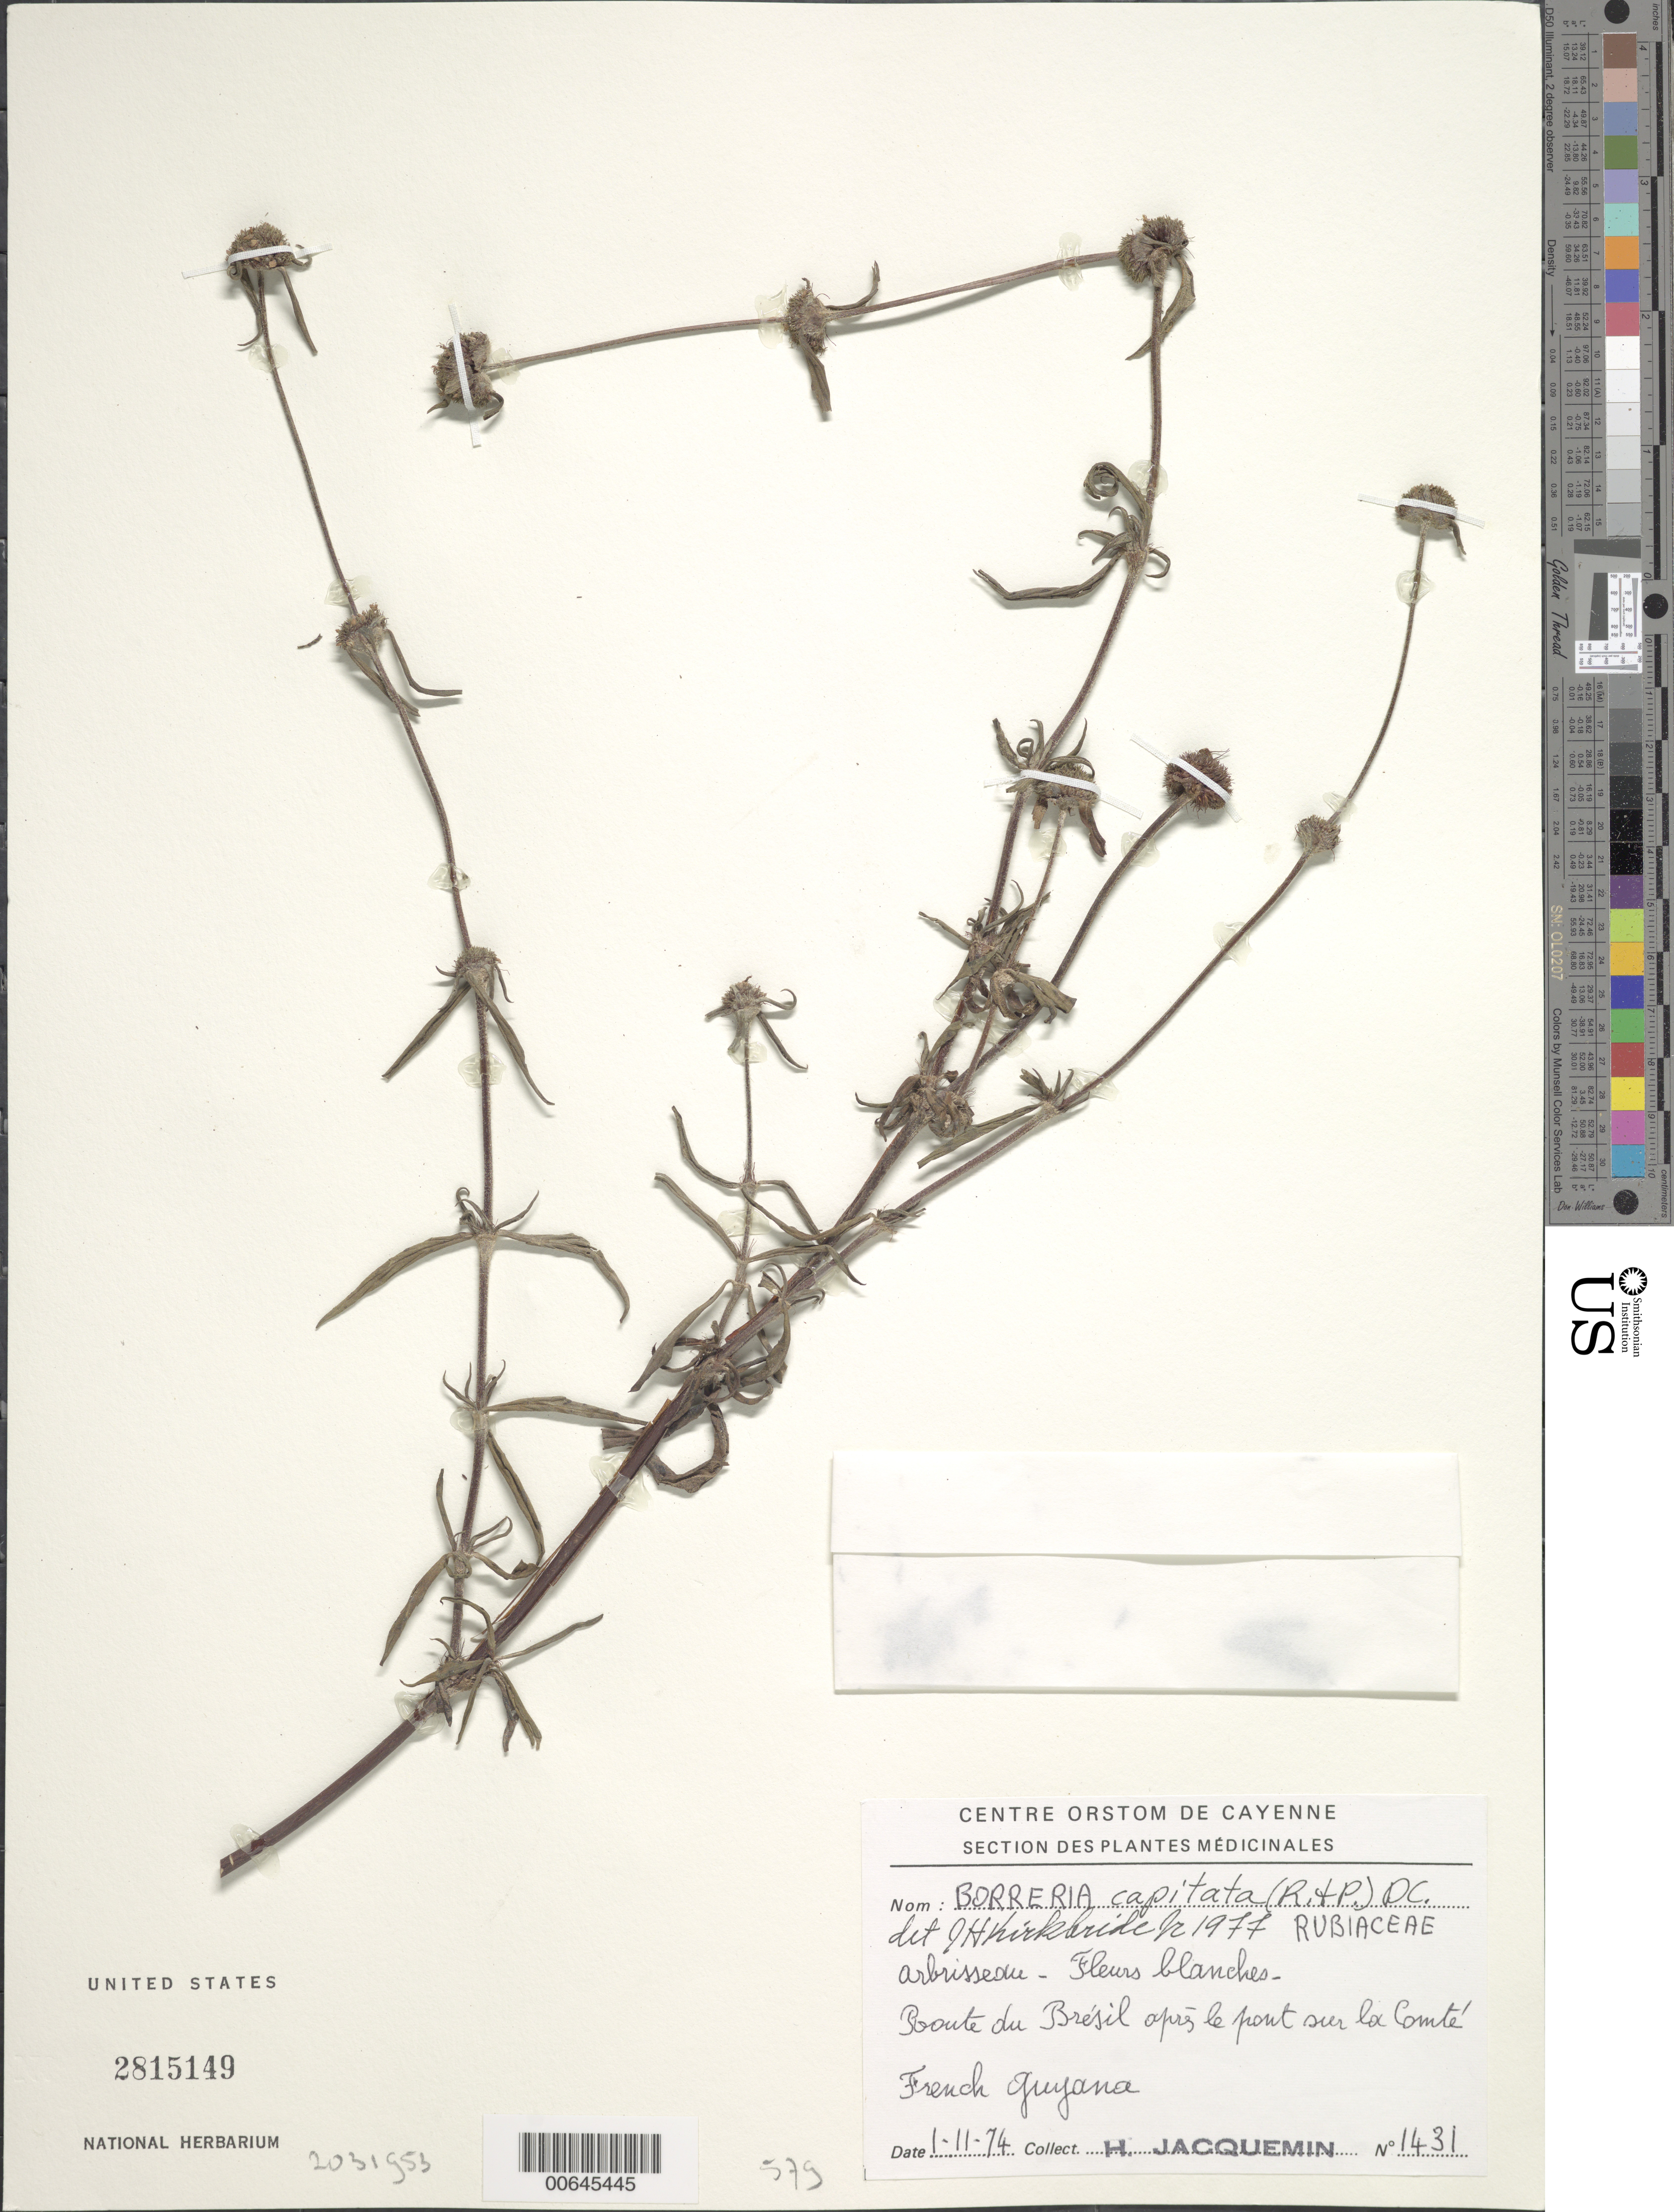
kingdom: Plantae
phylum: Tracheophyta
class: Magnoliopsida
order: Gentianales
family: Rubiaceae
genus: Borreria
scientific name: Borreria capitata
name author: (Ruiz & Pav.) DC.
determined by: Kirkbride, J. H.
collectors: H. Jacquemin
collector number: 1431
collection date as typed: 1-Nov-74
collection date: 1974-11-01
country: French Guiana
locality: Route du Brésil, sur la Comté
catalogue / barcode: US 2815149